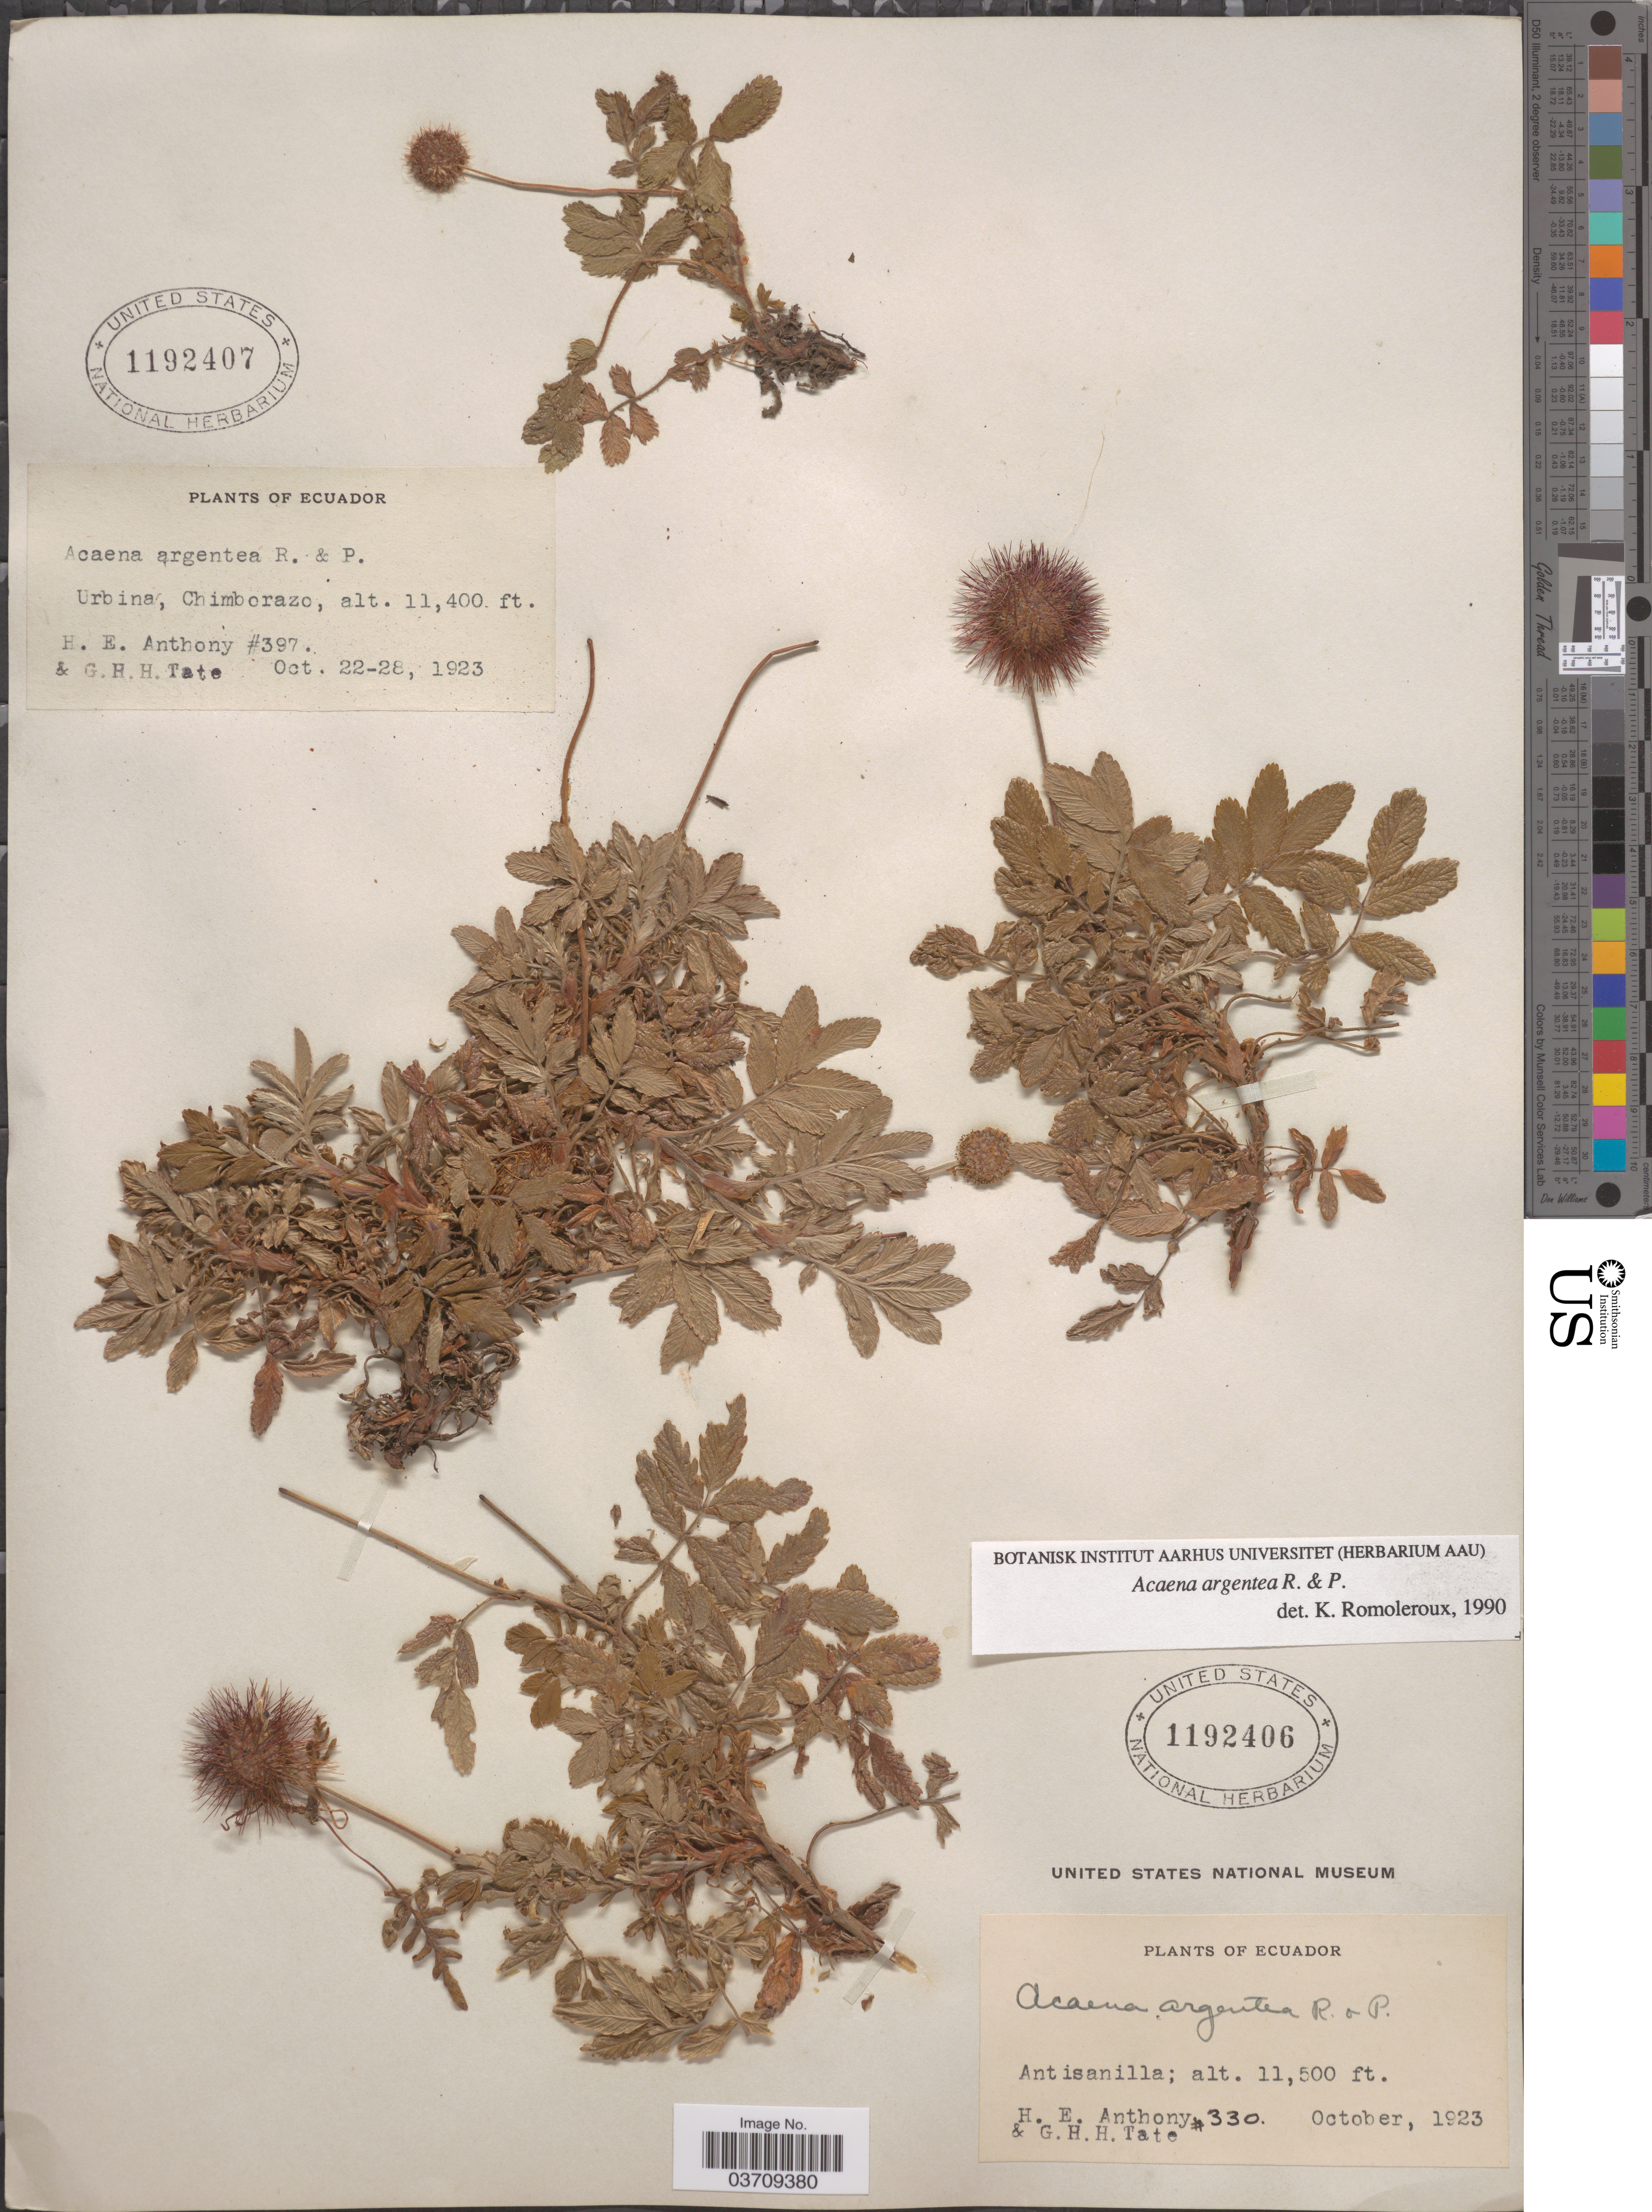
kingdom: Plantae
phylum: Tracheophyta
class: Magnoliopsida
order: Rosales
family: Rosaceae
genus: Acaena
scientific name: Acaena cylindristachya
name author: Ruiz & Pav.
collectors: H. E. Anthony & G. H. H.Tate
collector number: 330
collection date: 1923-10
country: Ecuador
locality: Antisanilla.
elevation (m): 3505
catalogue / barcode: US 1192406